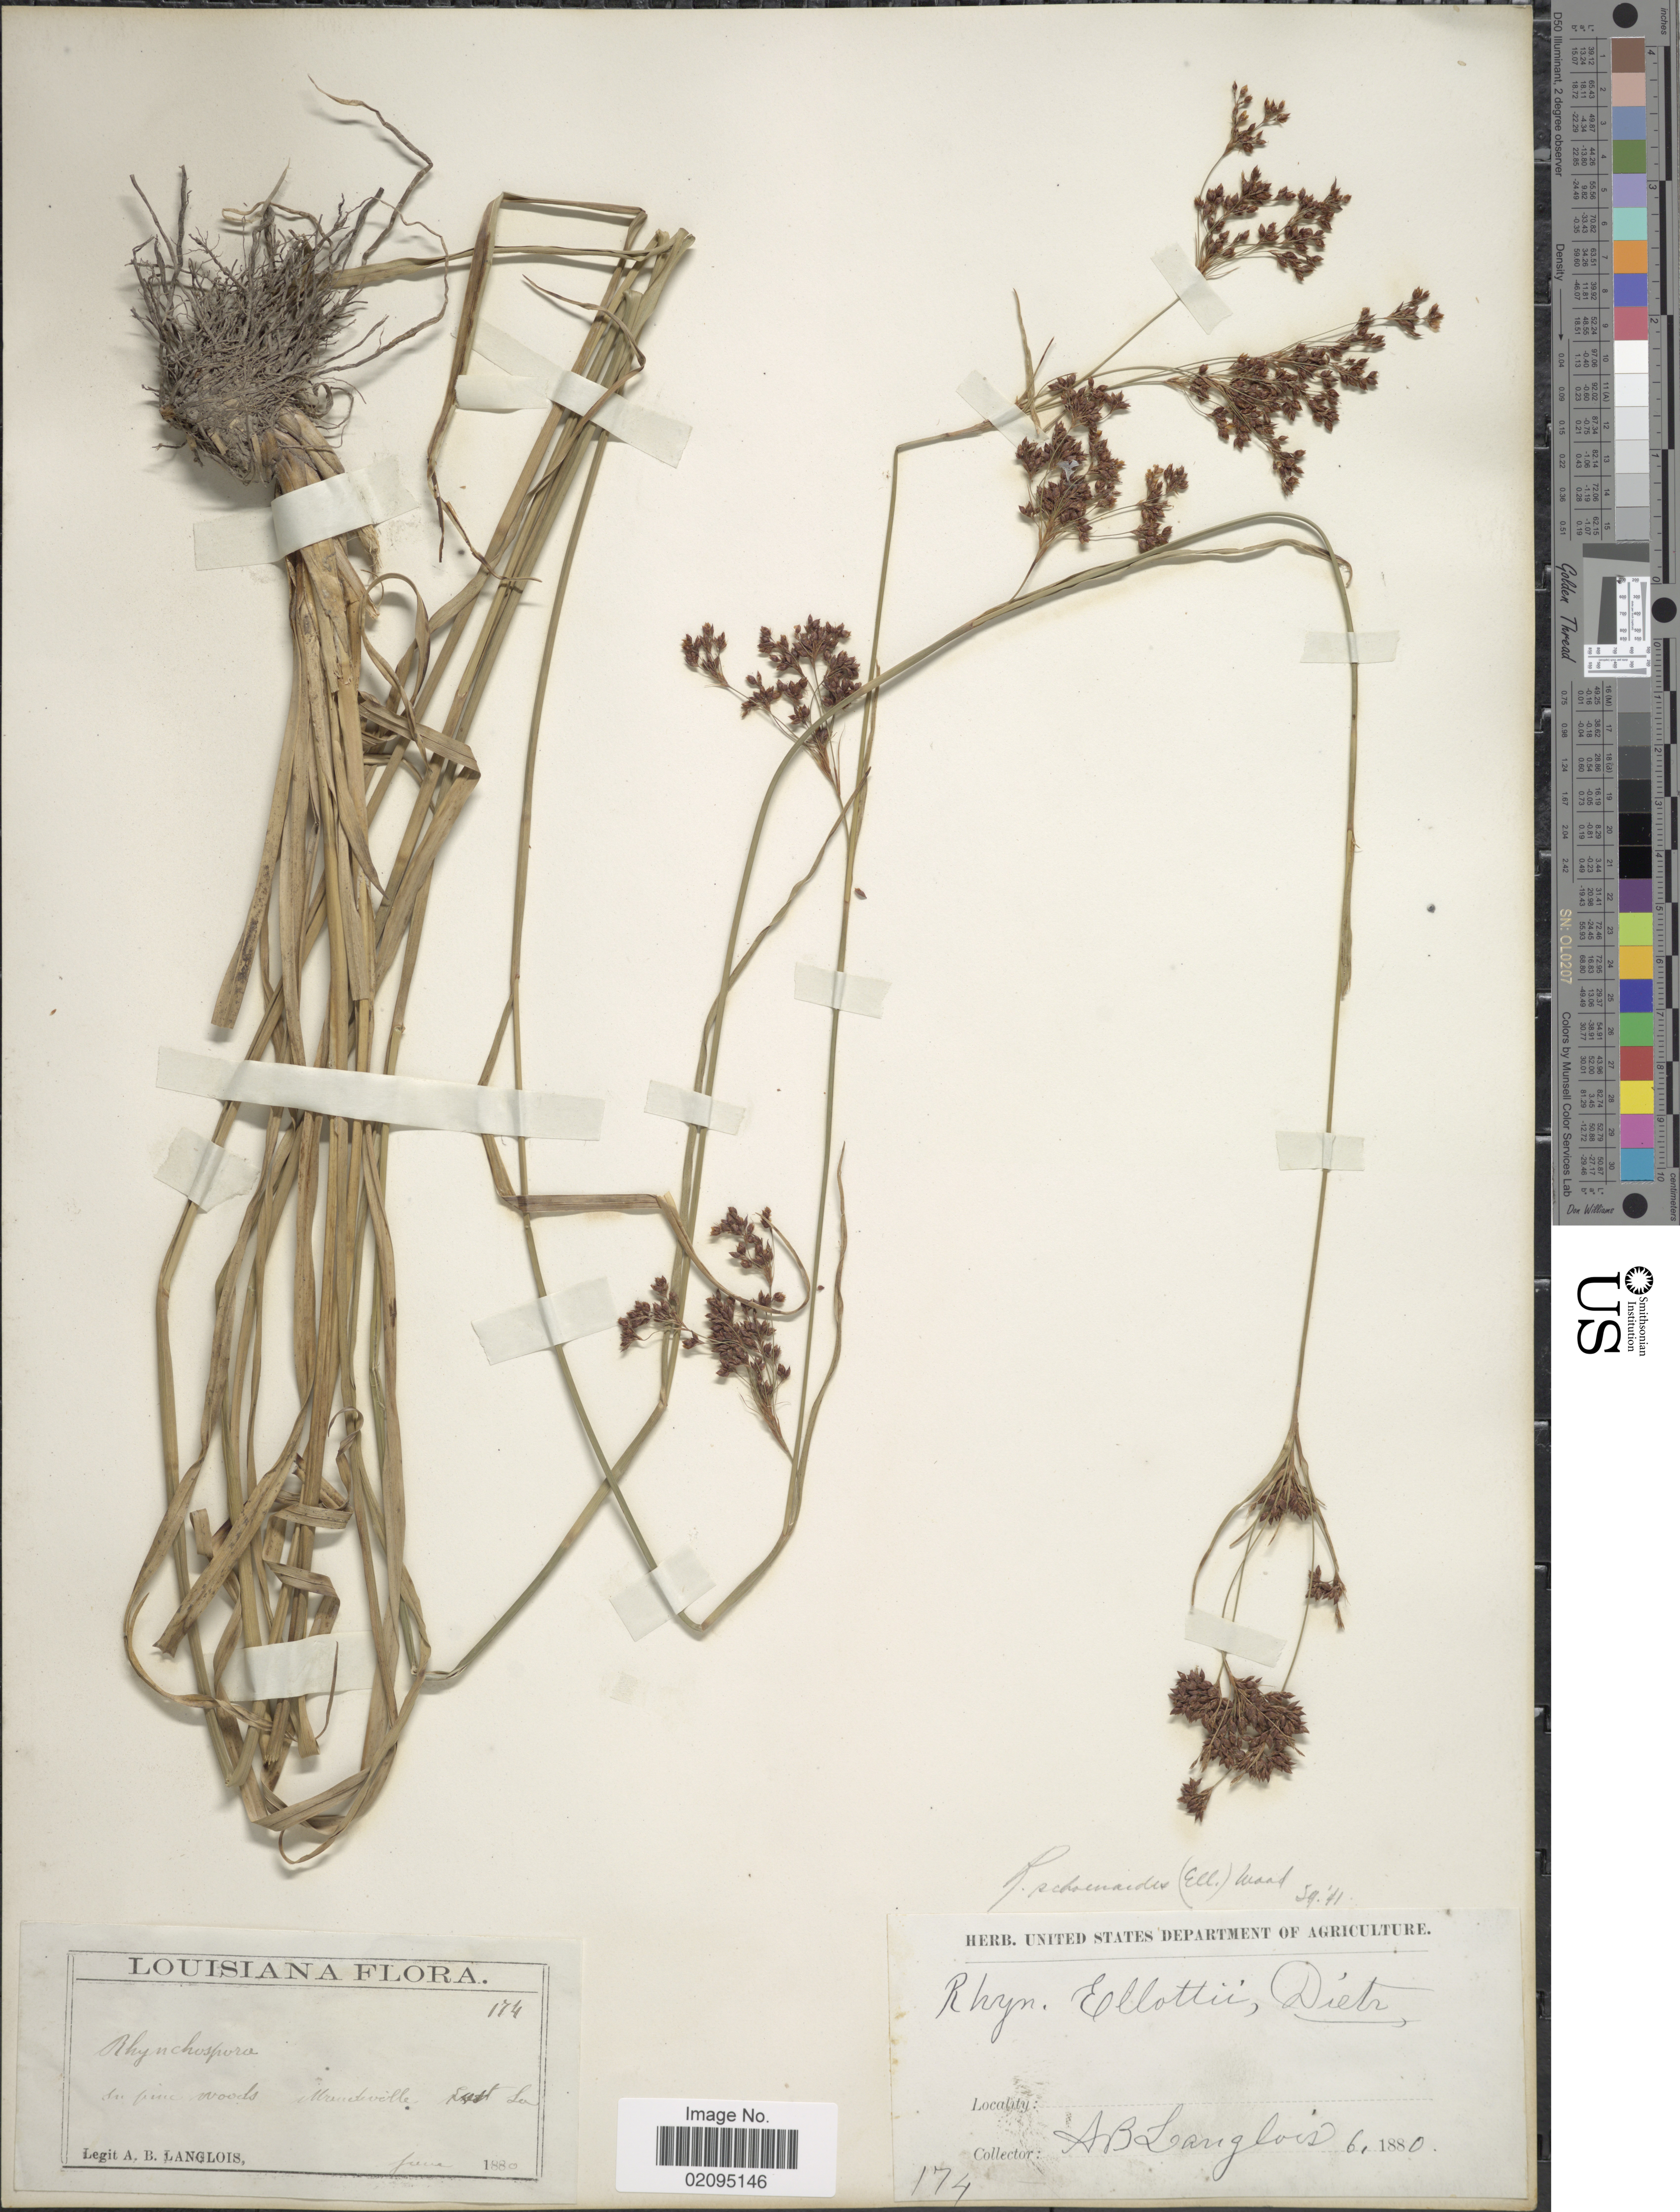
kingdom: Plantae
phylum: Tracheophyta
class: Liliopsida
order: Poales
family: Cyperaceae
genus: Rhynchospora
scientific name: Rhynchospora elliottii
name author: A. Dietr.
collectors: A. Langlois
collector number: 174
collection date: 1880-06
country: United States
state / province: Louisiana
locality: Mandeville, East La.